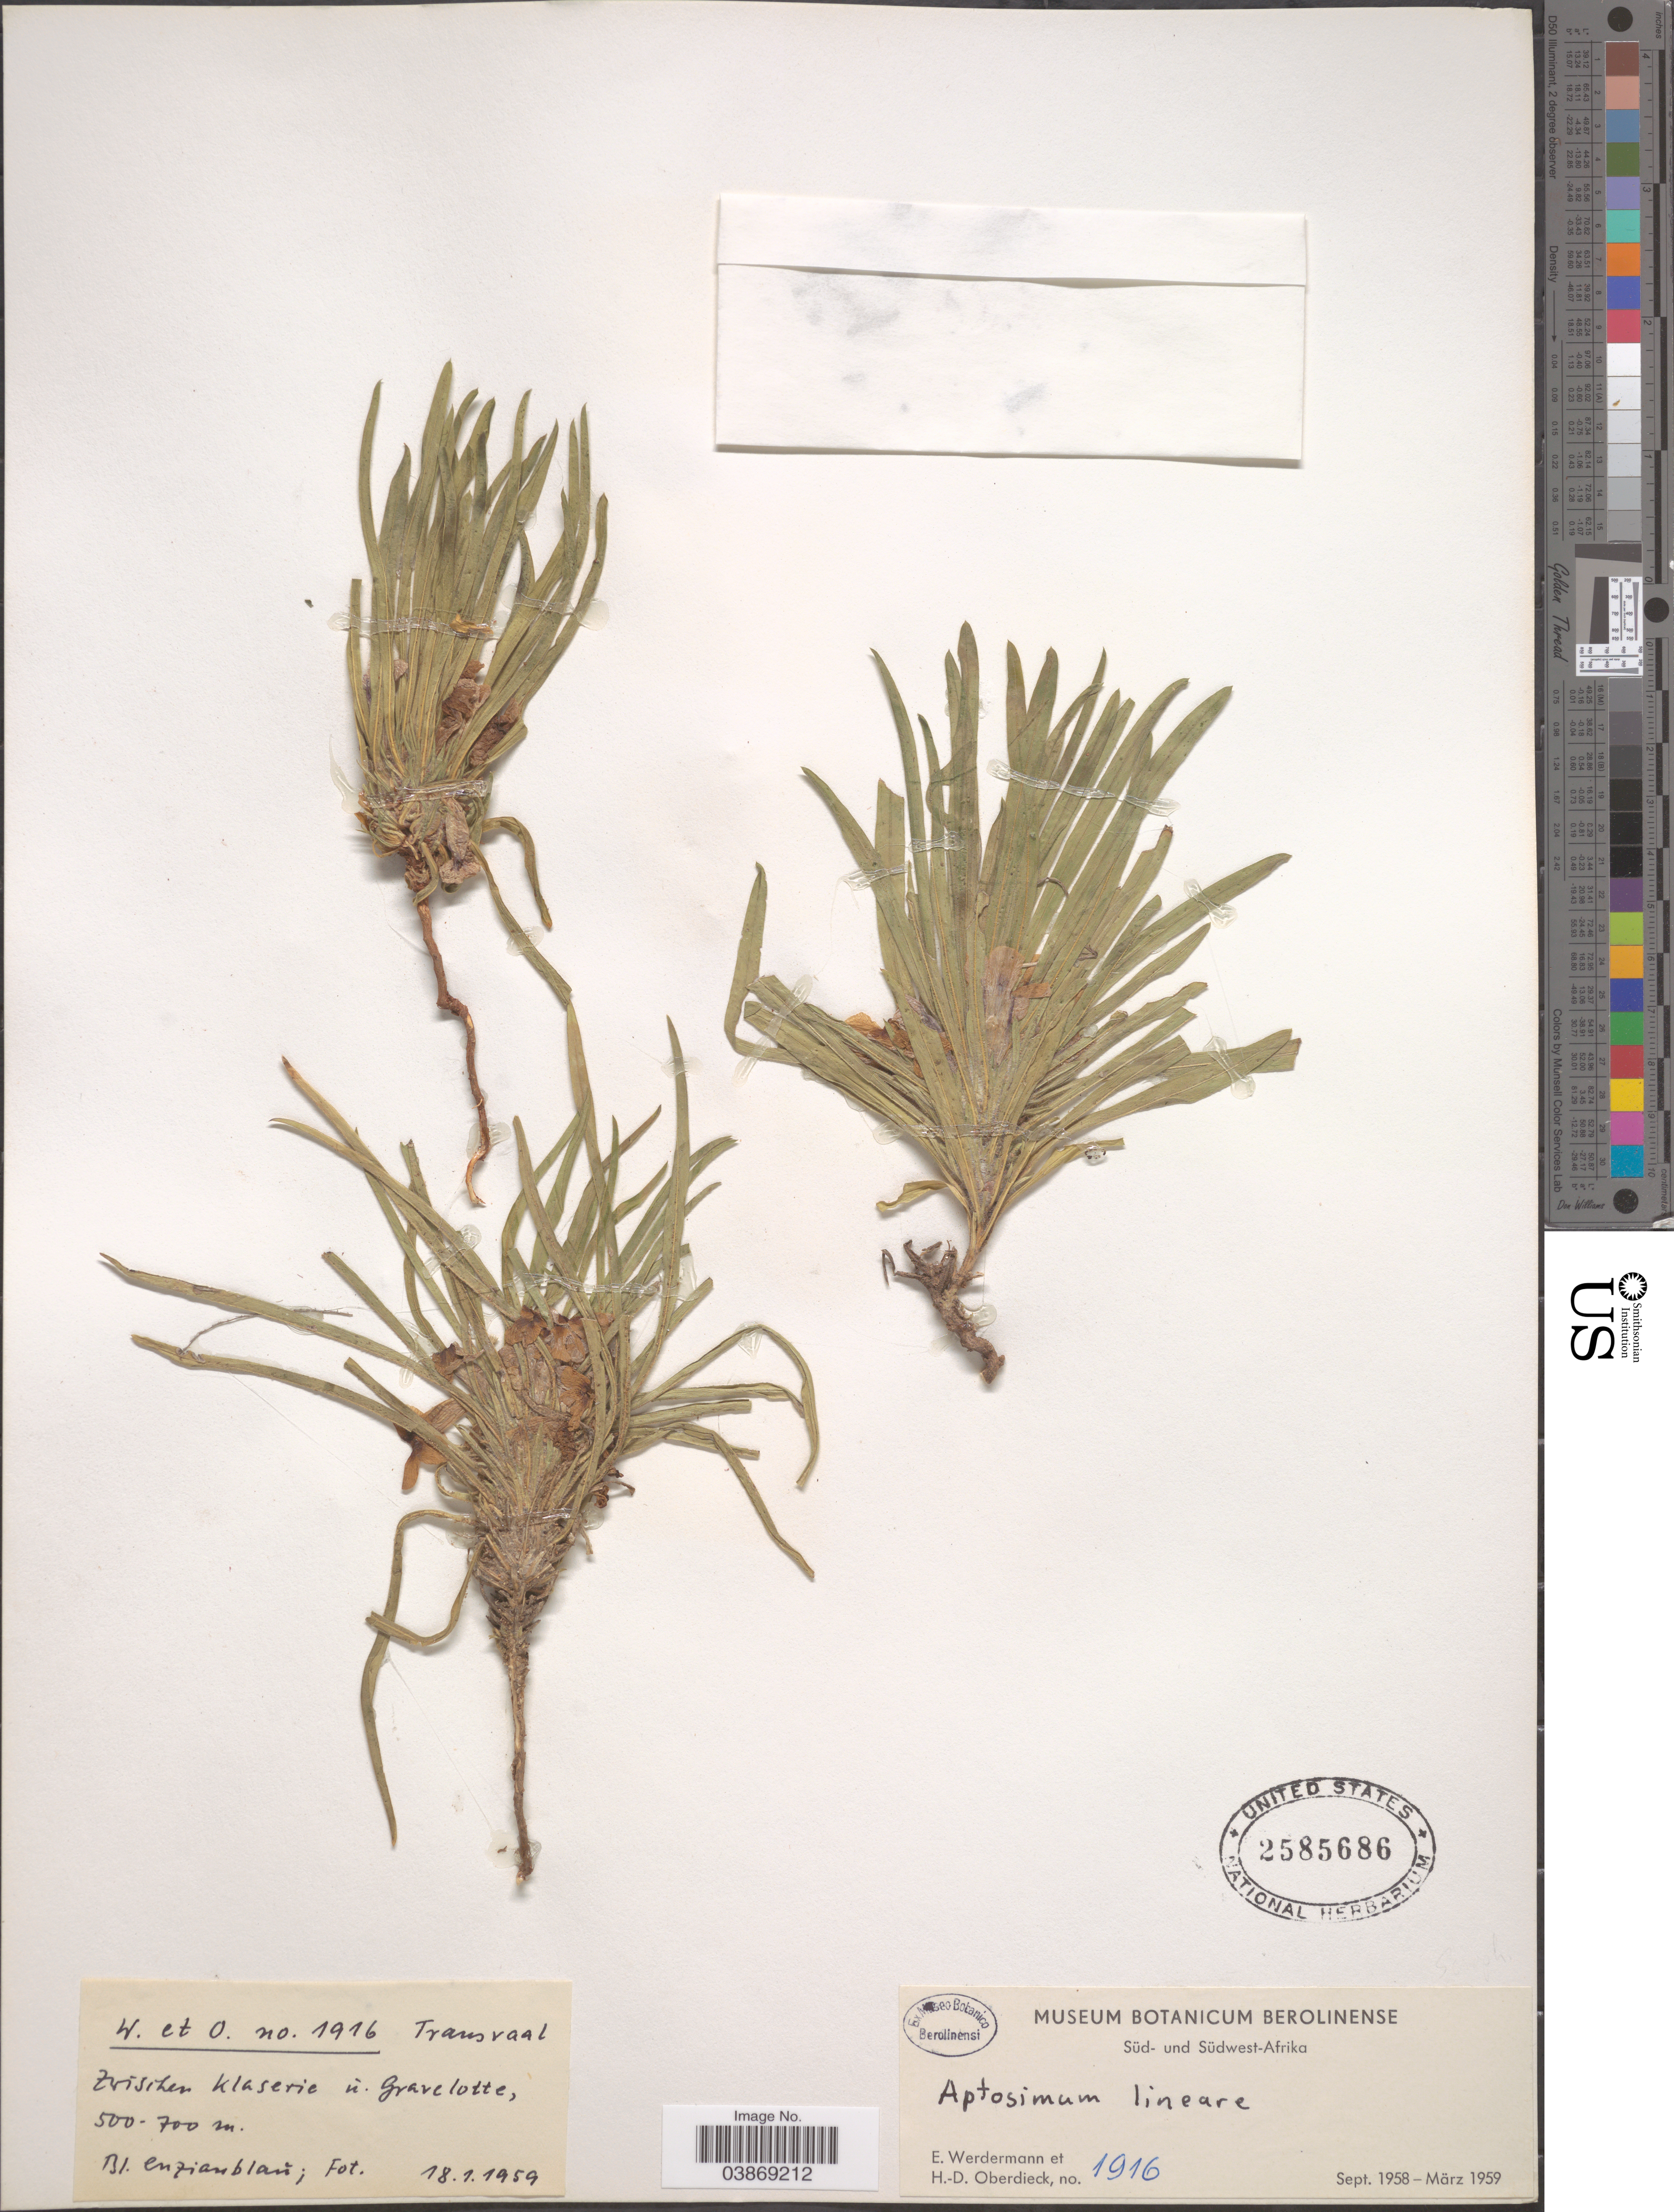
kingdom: Plantae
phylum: Tracheophyta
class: Magnoliopsida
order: Lamiales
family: Scrophulariaceae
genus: Aptosimum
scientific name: Aptosimum lineare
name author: Marloth & Engl.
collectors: E. Werdermann & H. Oberdieck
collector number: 1916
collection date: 1959-01-18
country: South Africa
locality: Transvaal. Zwischen Klaserie in Gravelotte. Süd-Afrika.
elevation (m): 500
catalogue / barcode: US 2585686